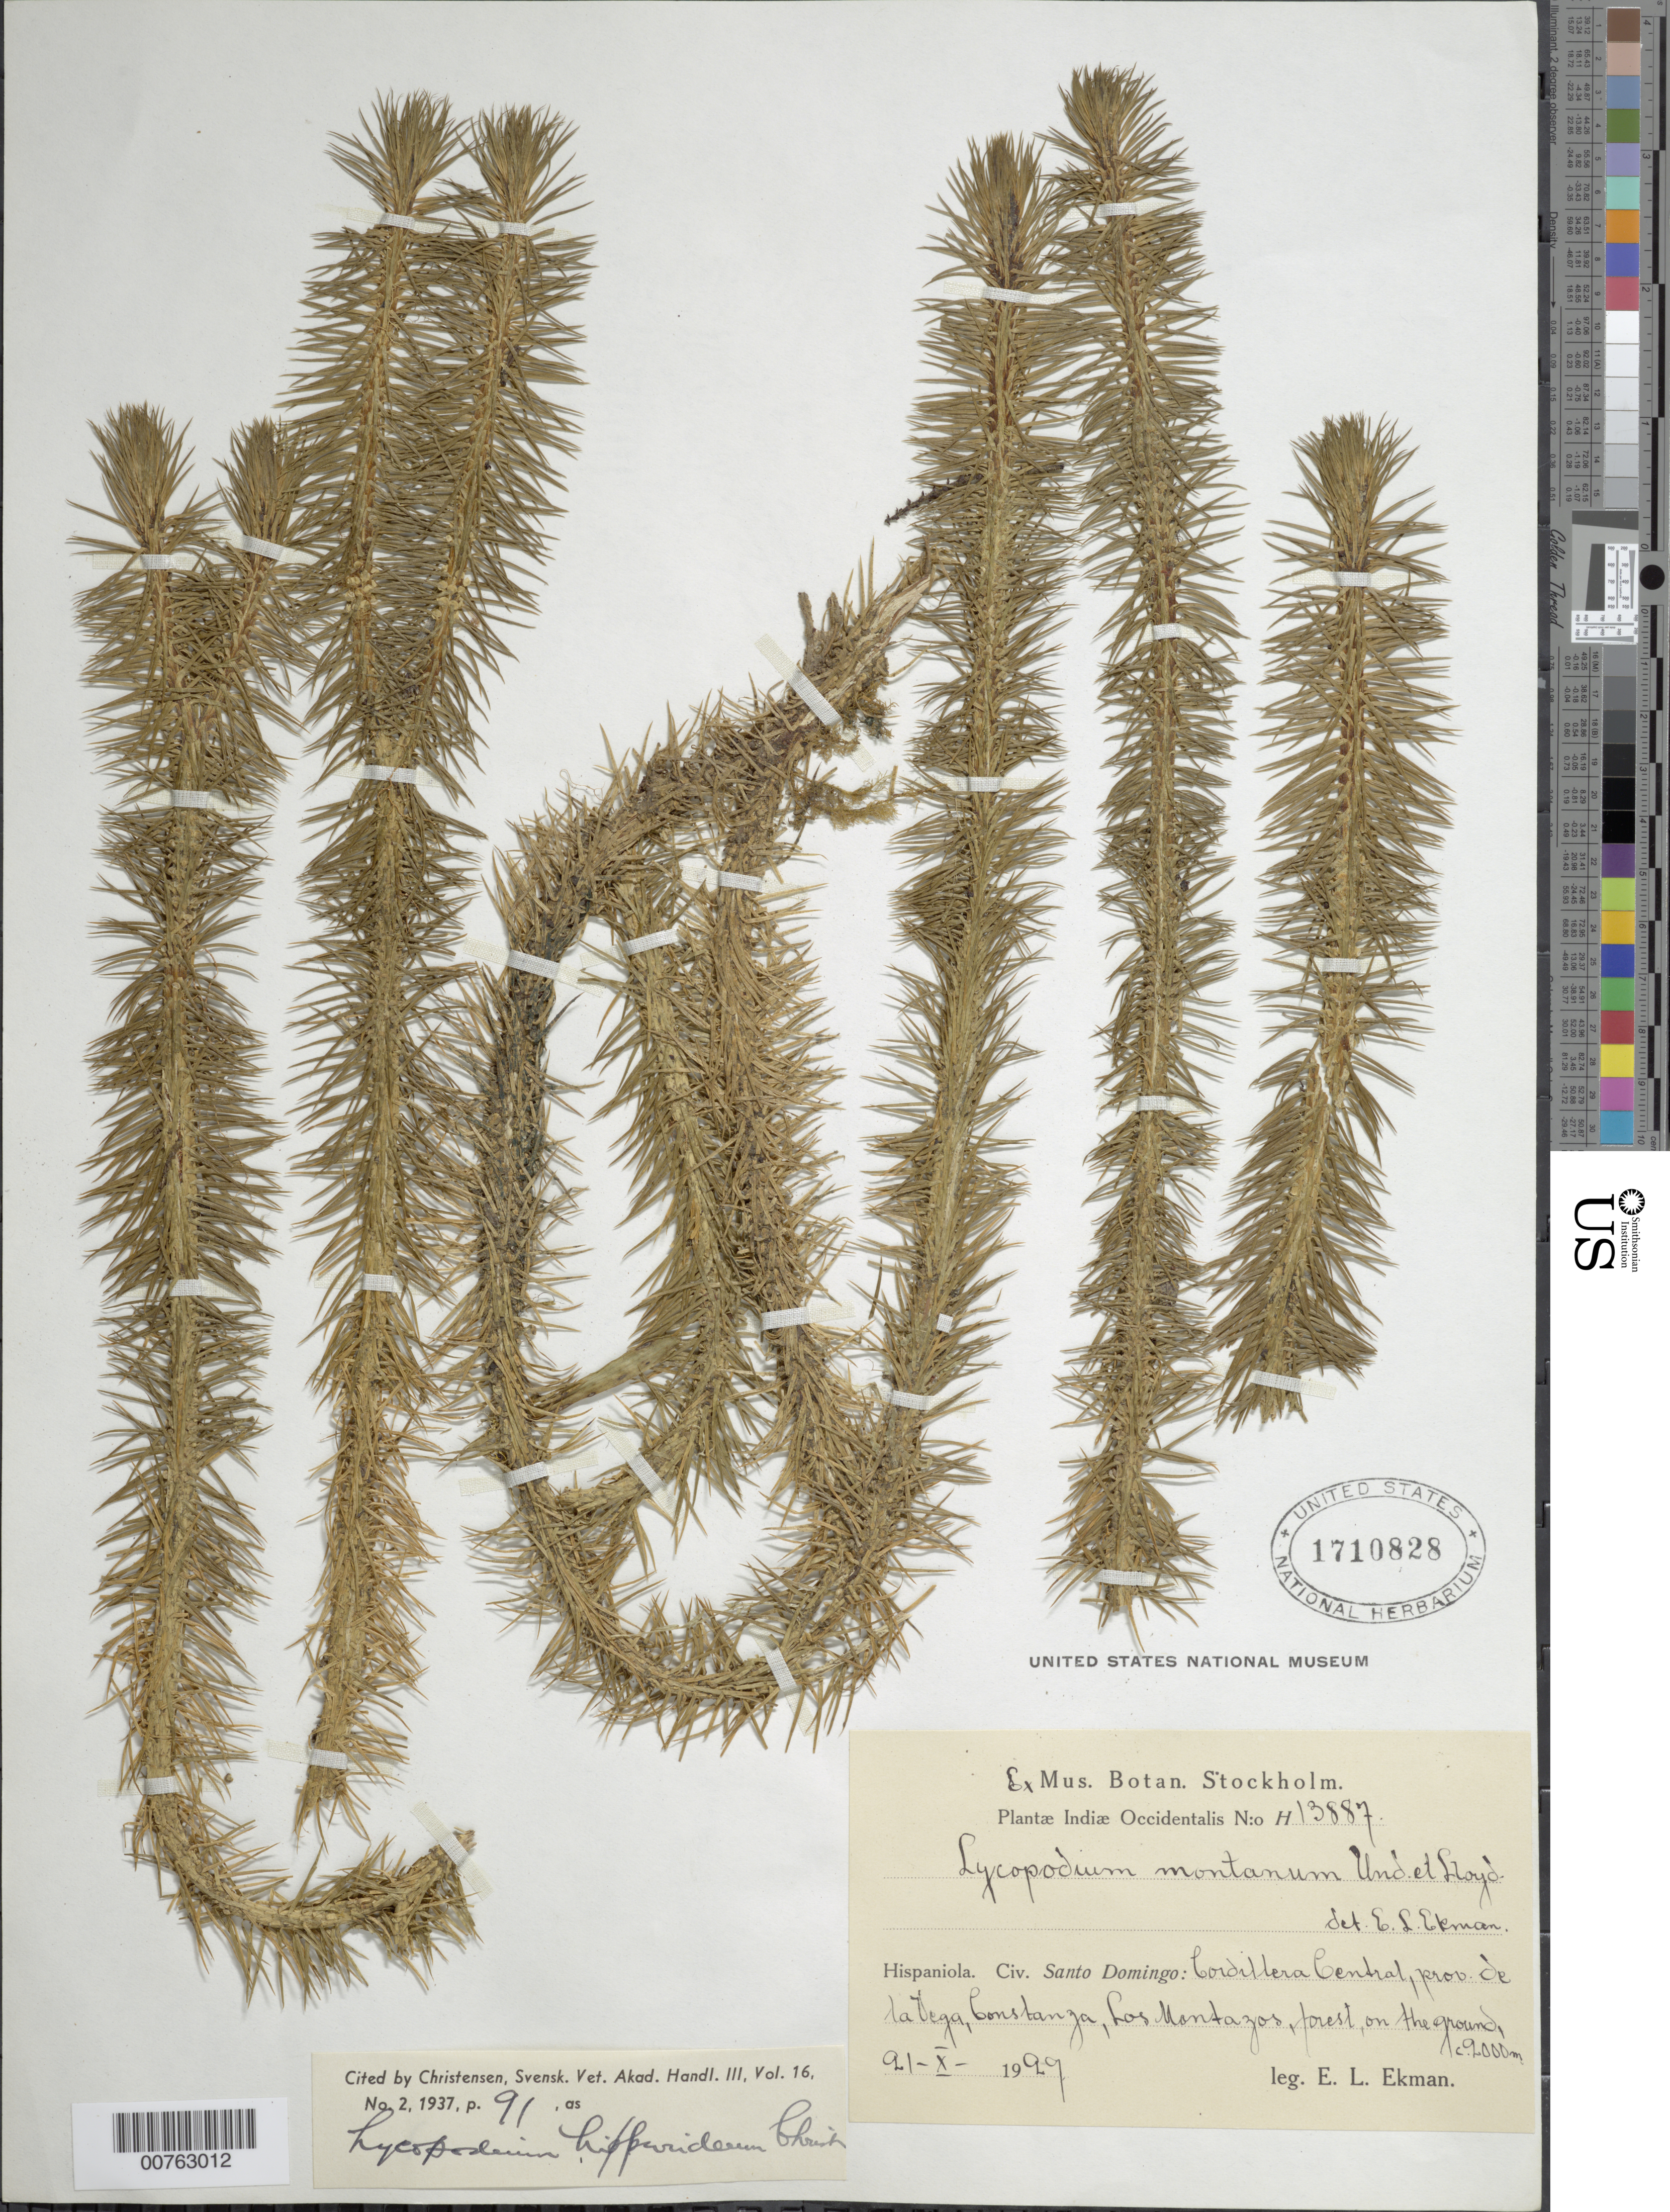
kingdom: Plantae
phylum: Tracheophyta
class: Lycopodiopsida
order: Lycopodiales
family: Lycopodiaceae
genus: Phlegmariurus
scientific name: Phlegmariurus hippurideus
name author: (Christ) B. Øllg.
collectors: E. L. Ekman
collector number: H 13887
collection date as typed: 21 Oct 1929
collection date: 1929-10-21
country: Dominican Republic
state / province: La Vega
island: Hispaniola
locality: Cordillera Central. Province of La Vega, Constanza, Los Montazos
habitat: Forest, on ground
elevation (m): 2000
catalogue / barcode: US 1710828